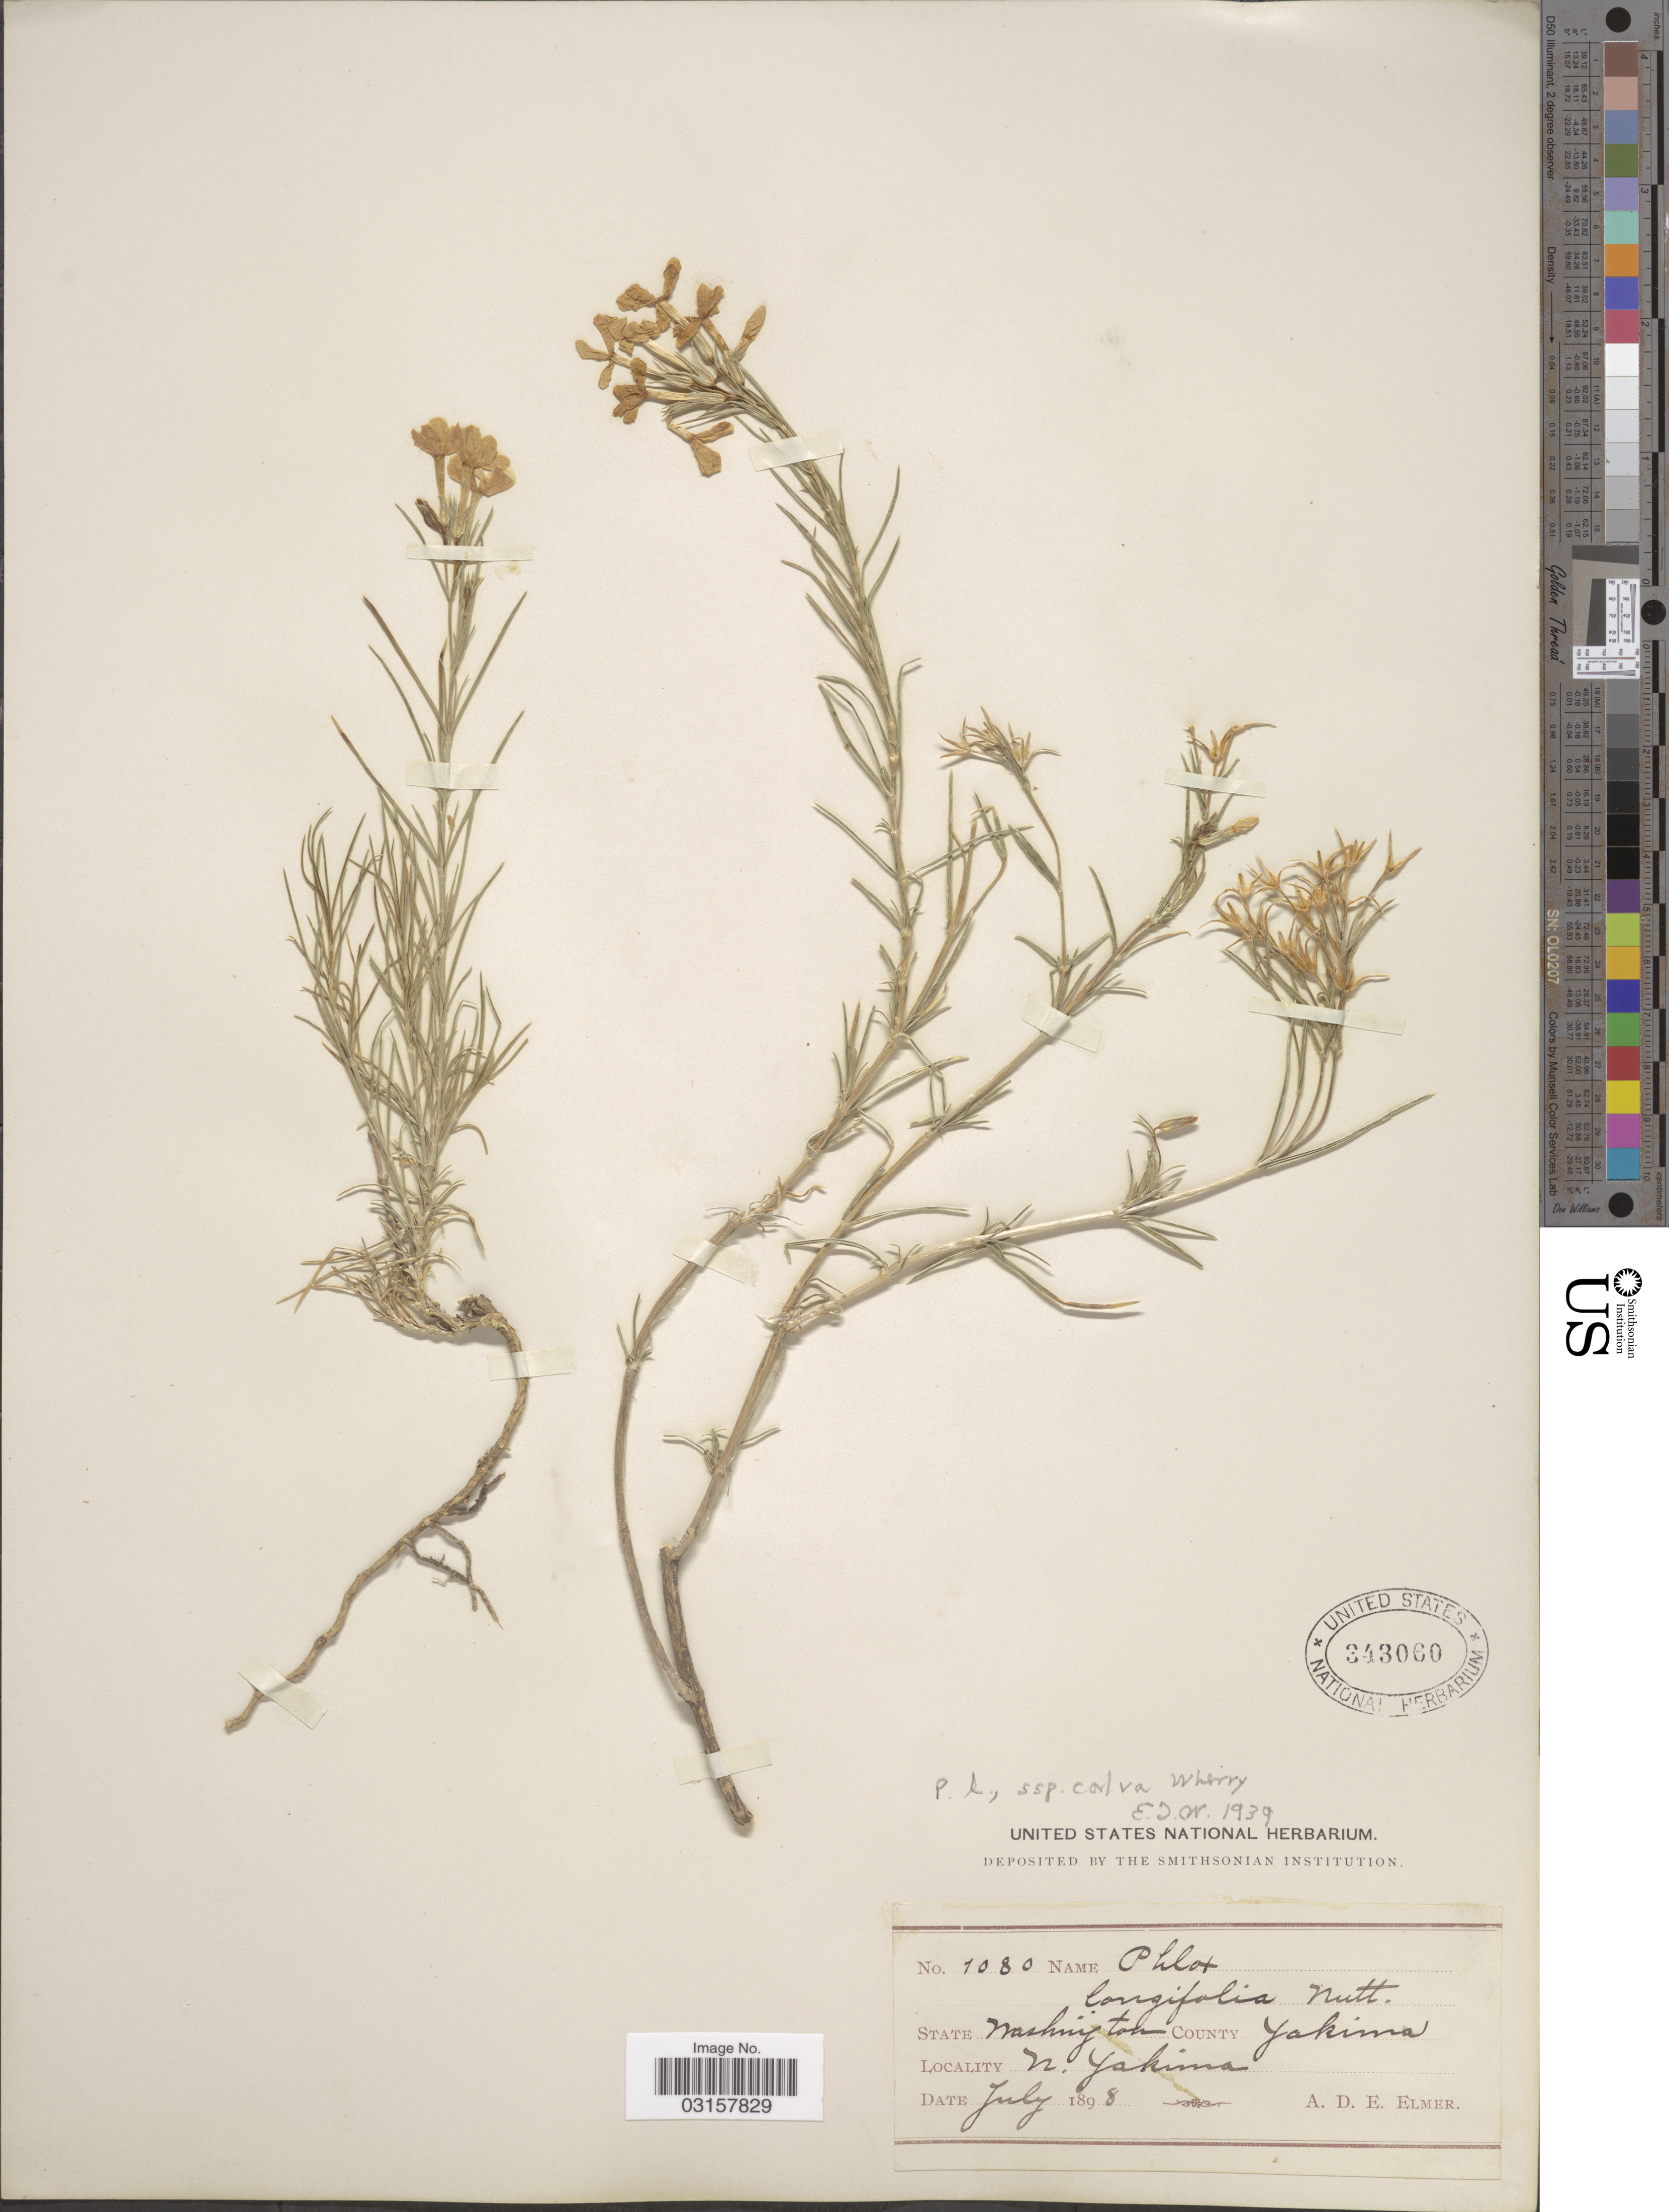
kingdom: Plantae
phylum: Tracheophyta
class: Magnoliopsida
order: Ericales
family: Polemoniaceae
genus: Phlox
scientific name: Phlox longifolia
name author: Nutt.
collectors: A. D. E. Elmer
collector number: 1080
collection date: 1898-07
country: United States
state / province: Washington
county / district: Yakima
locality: County Yakima. N. Yakima.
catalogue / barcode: US 343060